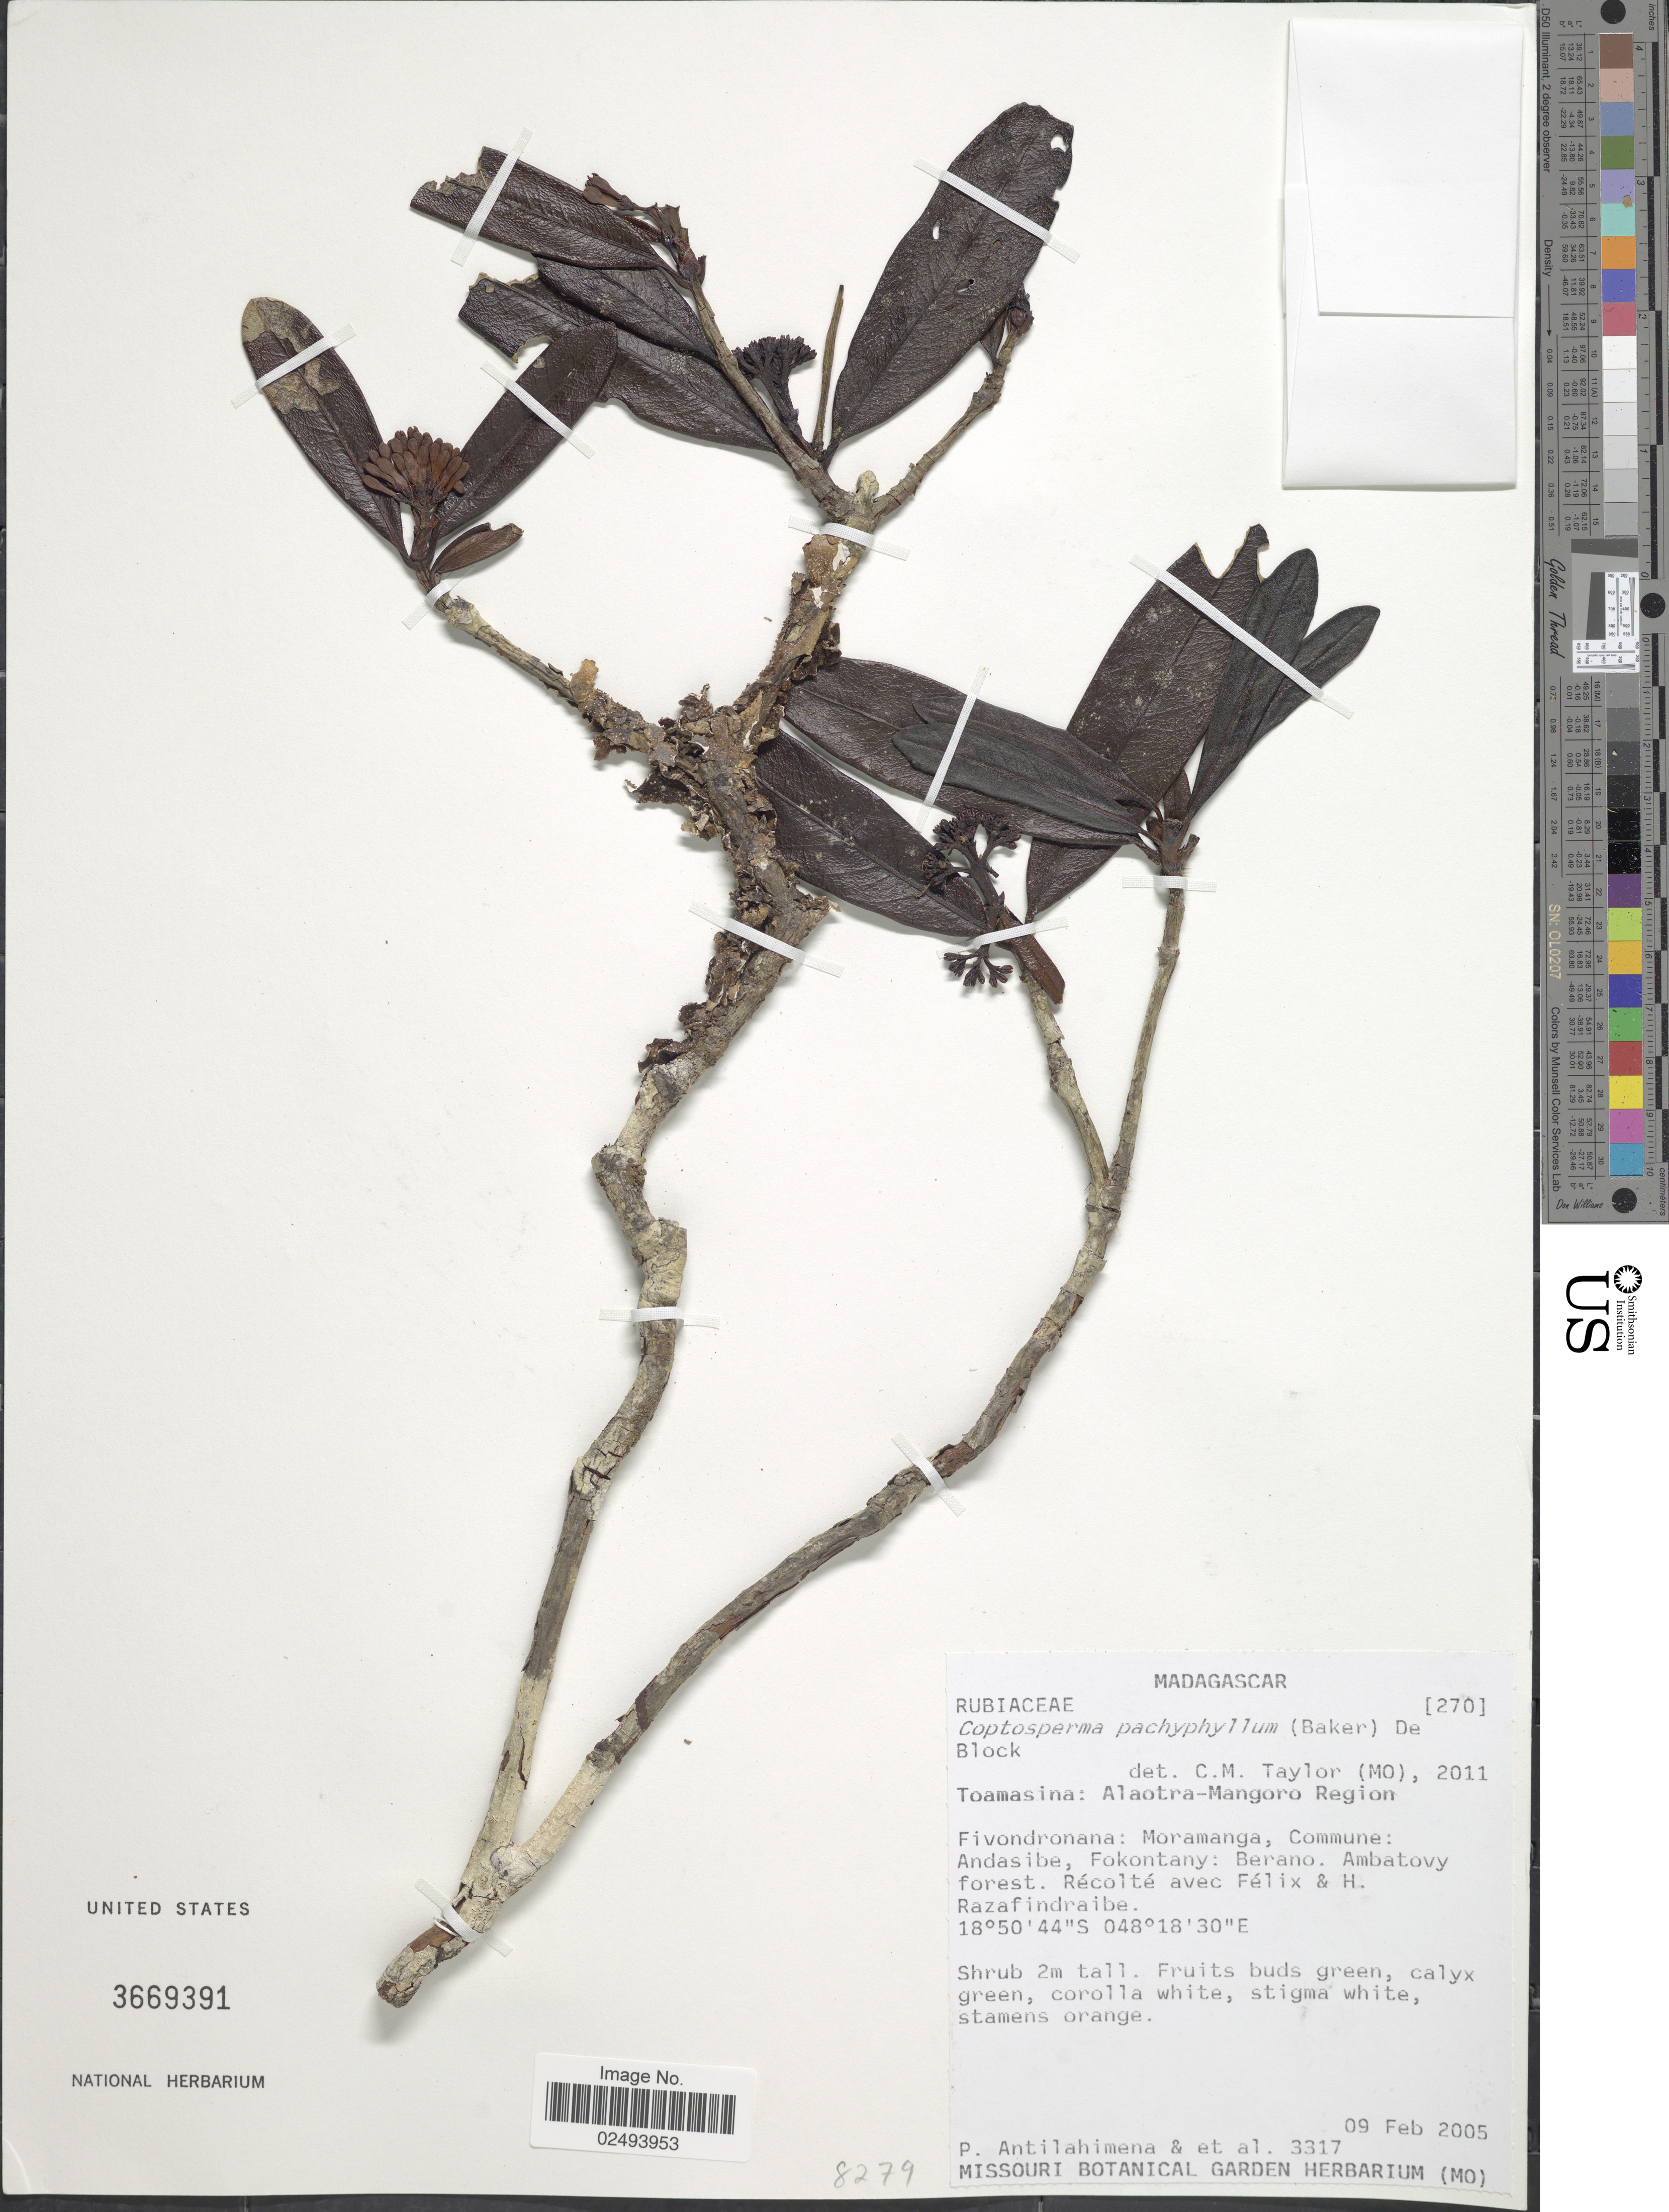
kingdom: Plantae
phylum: Tracheophyta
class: Magnoliopsida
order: Gentianales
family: Rubiaceae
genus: Coptosperma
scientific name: Coptosperma pachyphyllum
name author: (Baker) De Block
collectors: P. Antilahimena & et al.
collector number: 3317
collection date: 2005-02-09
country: Madagascar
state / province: Alaotra Mangoro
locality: Alaotra-Mangoro Region. Fivondronana: Moramanga, Commune: Andasibe, Fokontany: berano. Ambatovy forest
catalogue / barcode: US 3669391